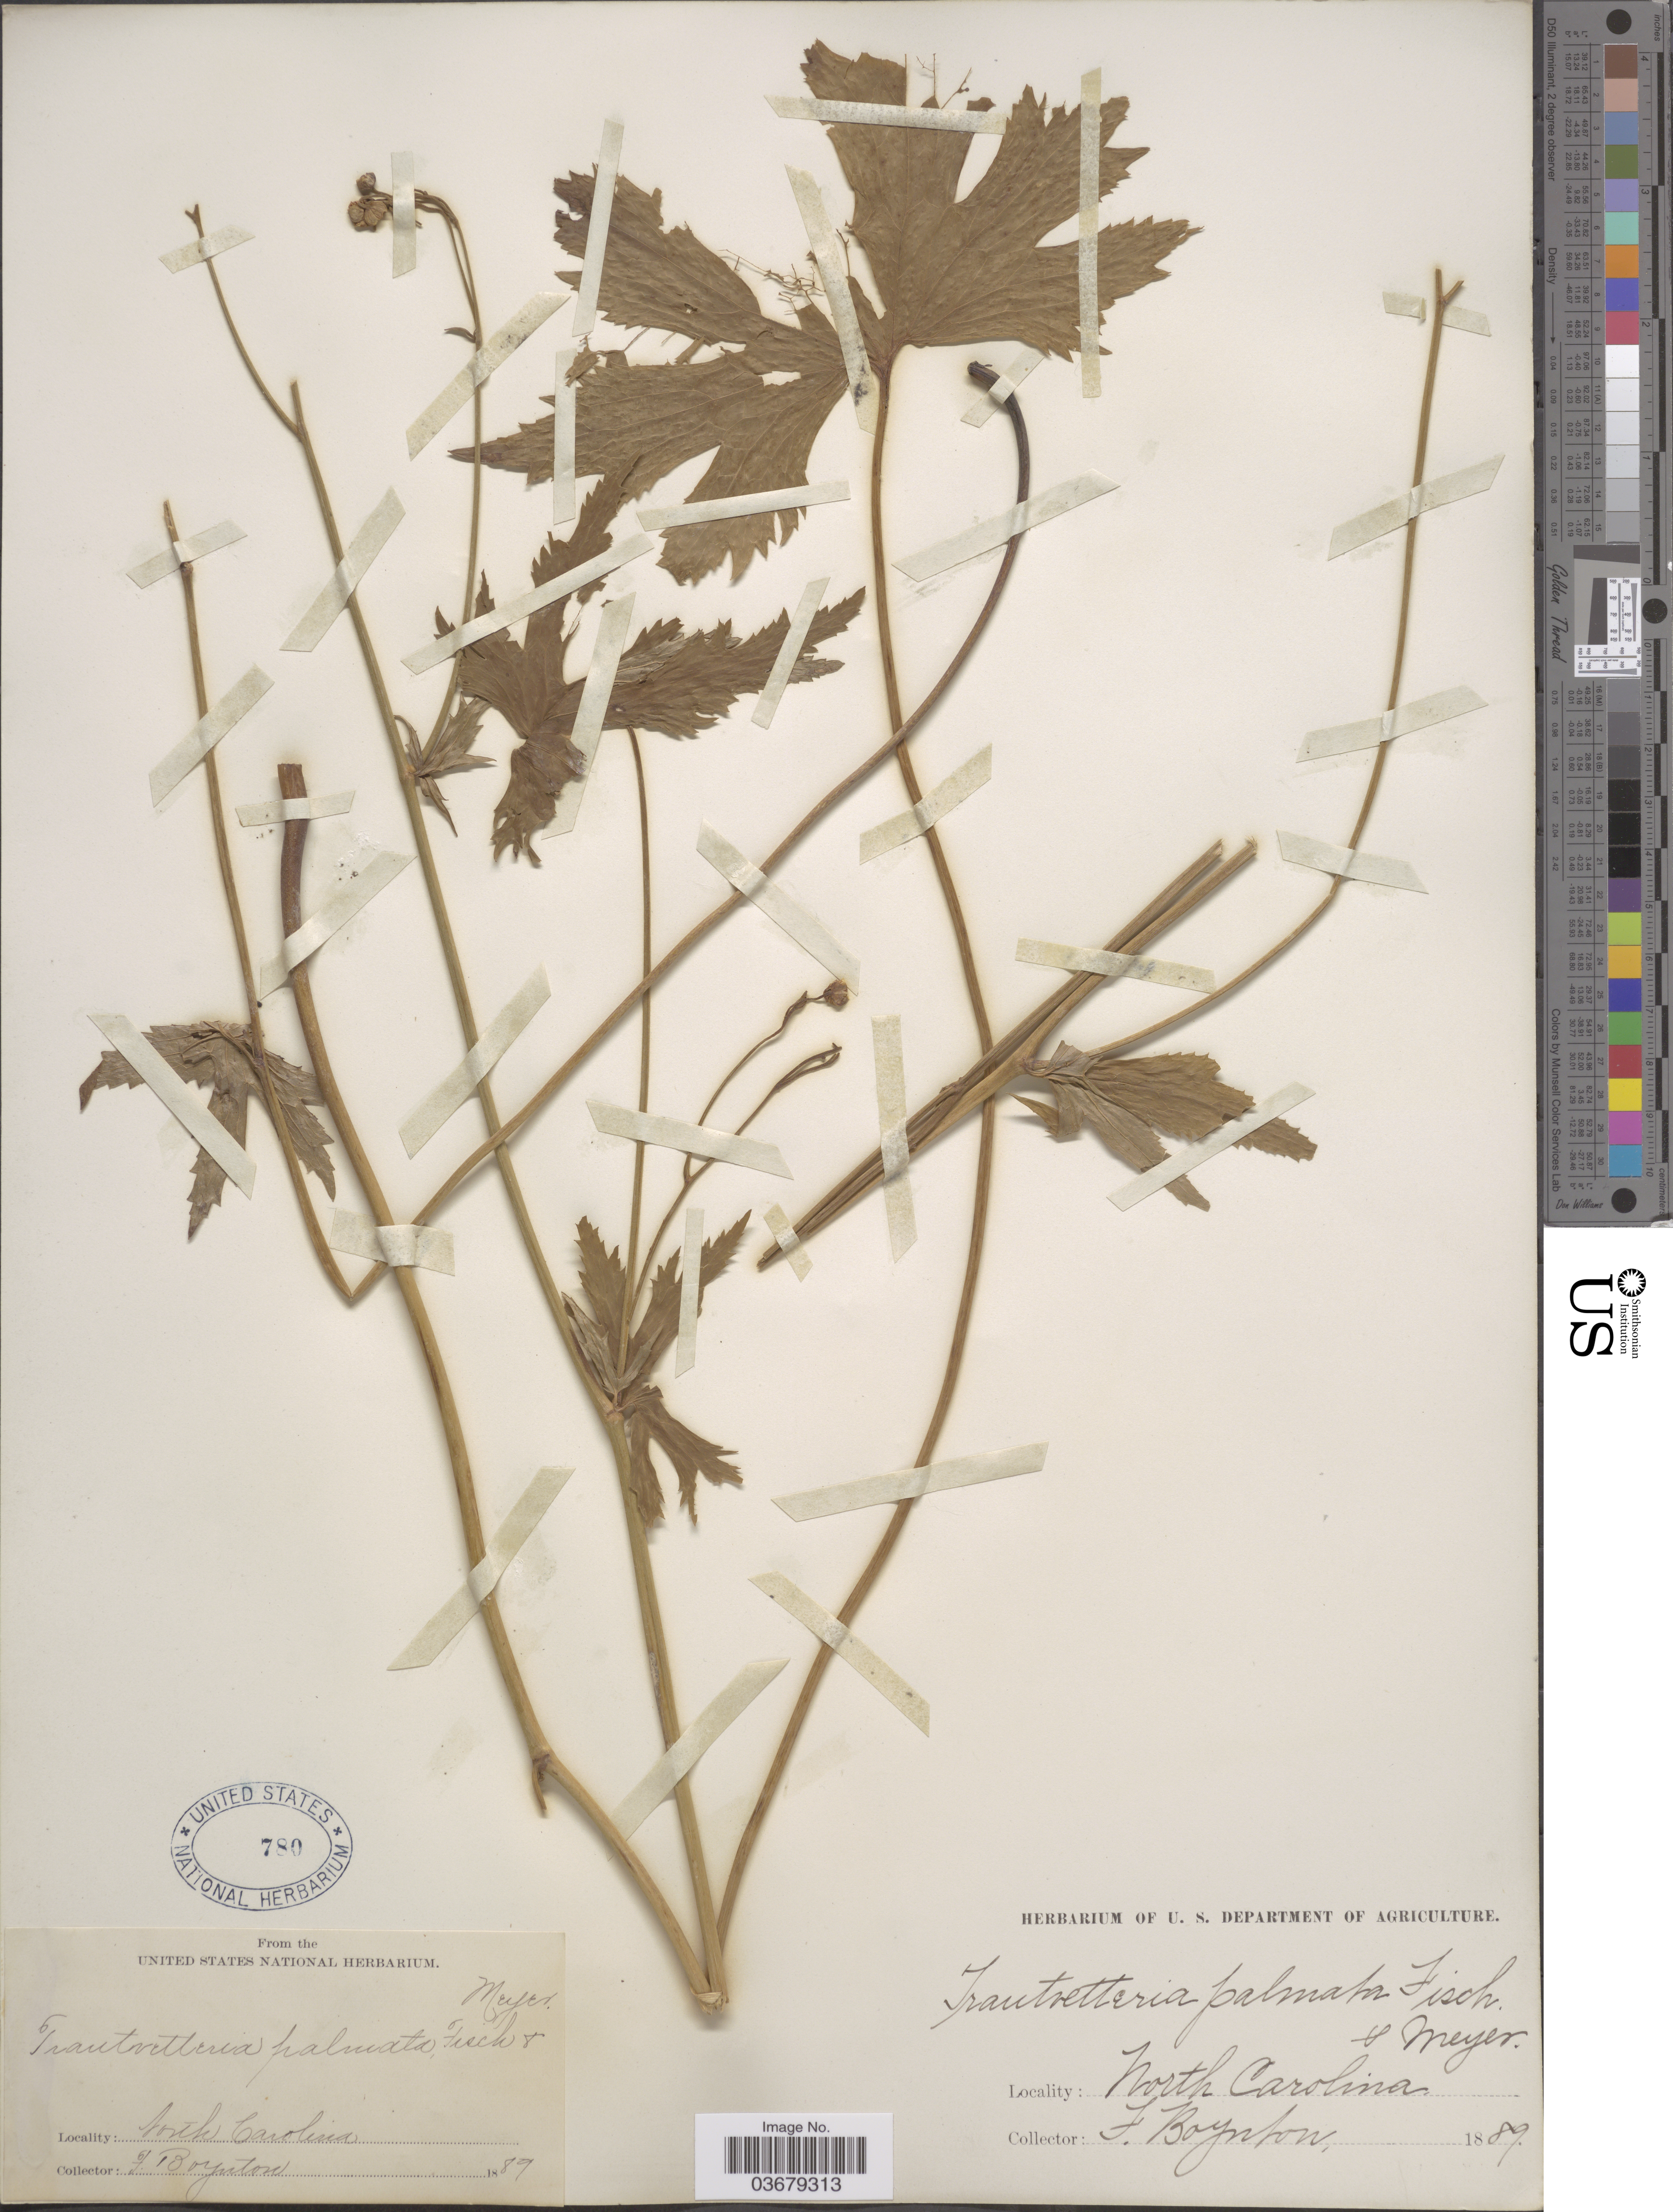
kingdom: Plantae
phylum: Tracheophyta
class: Magnoliopsida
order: Ranunculales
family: Ranunculaceae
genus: Trautvetteria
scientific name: Trautvetteria caroliniensis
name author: (Walter) Vail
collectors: F. Boynton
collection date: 1889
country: United States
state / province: North Carolina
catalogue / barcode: US 780